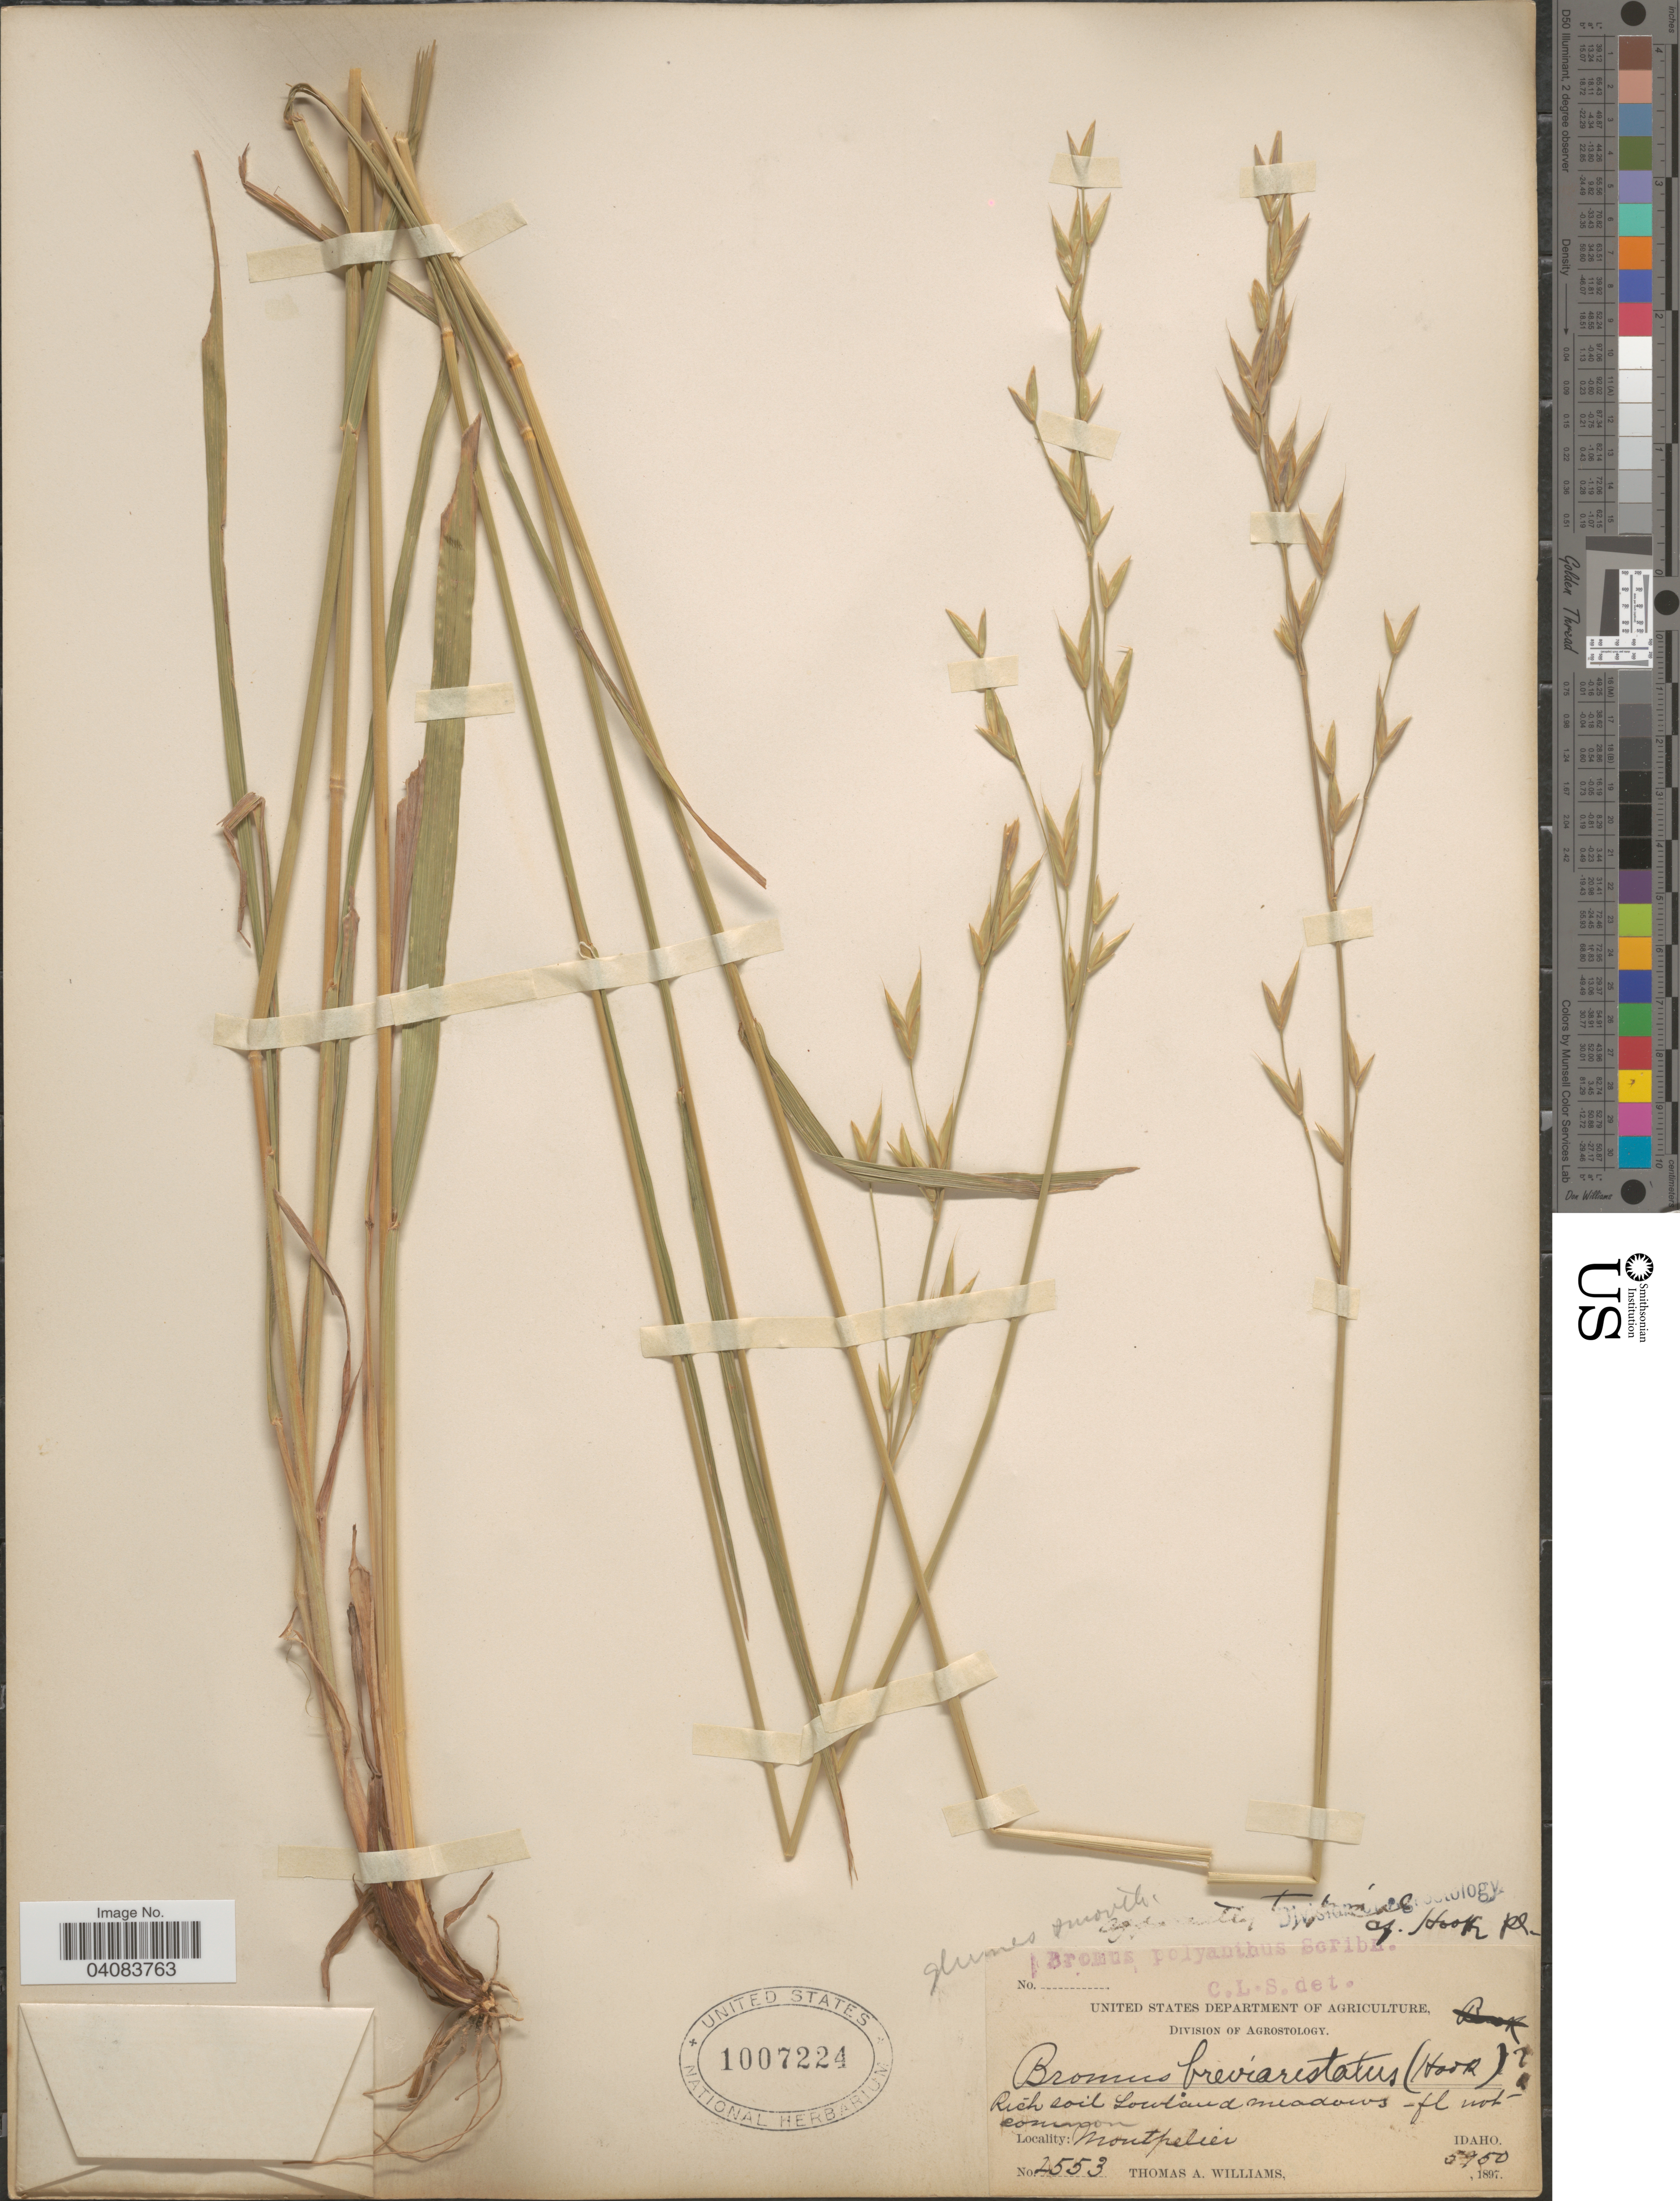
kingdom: Plantae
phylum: Tracheophyta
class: Liliopsida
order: Poales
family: Poaceae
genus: Bromus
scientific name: Bromus polyanthus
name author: Scribn. ex Shear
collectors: T. A. Williams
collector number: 2553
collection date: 1897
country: United States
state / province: Idaho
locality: Montpelier.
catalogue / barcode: US 1007224